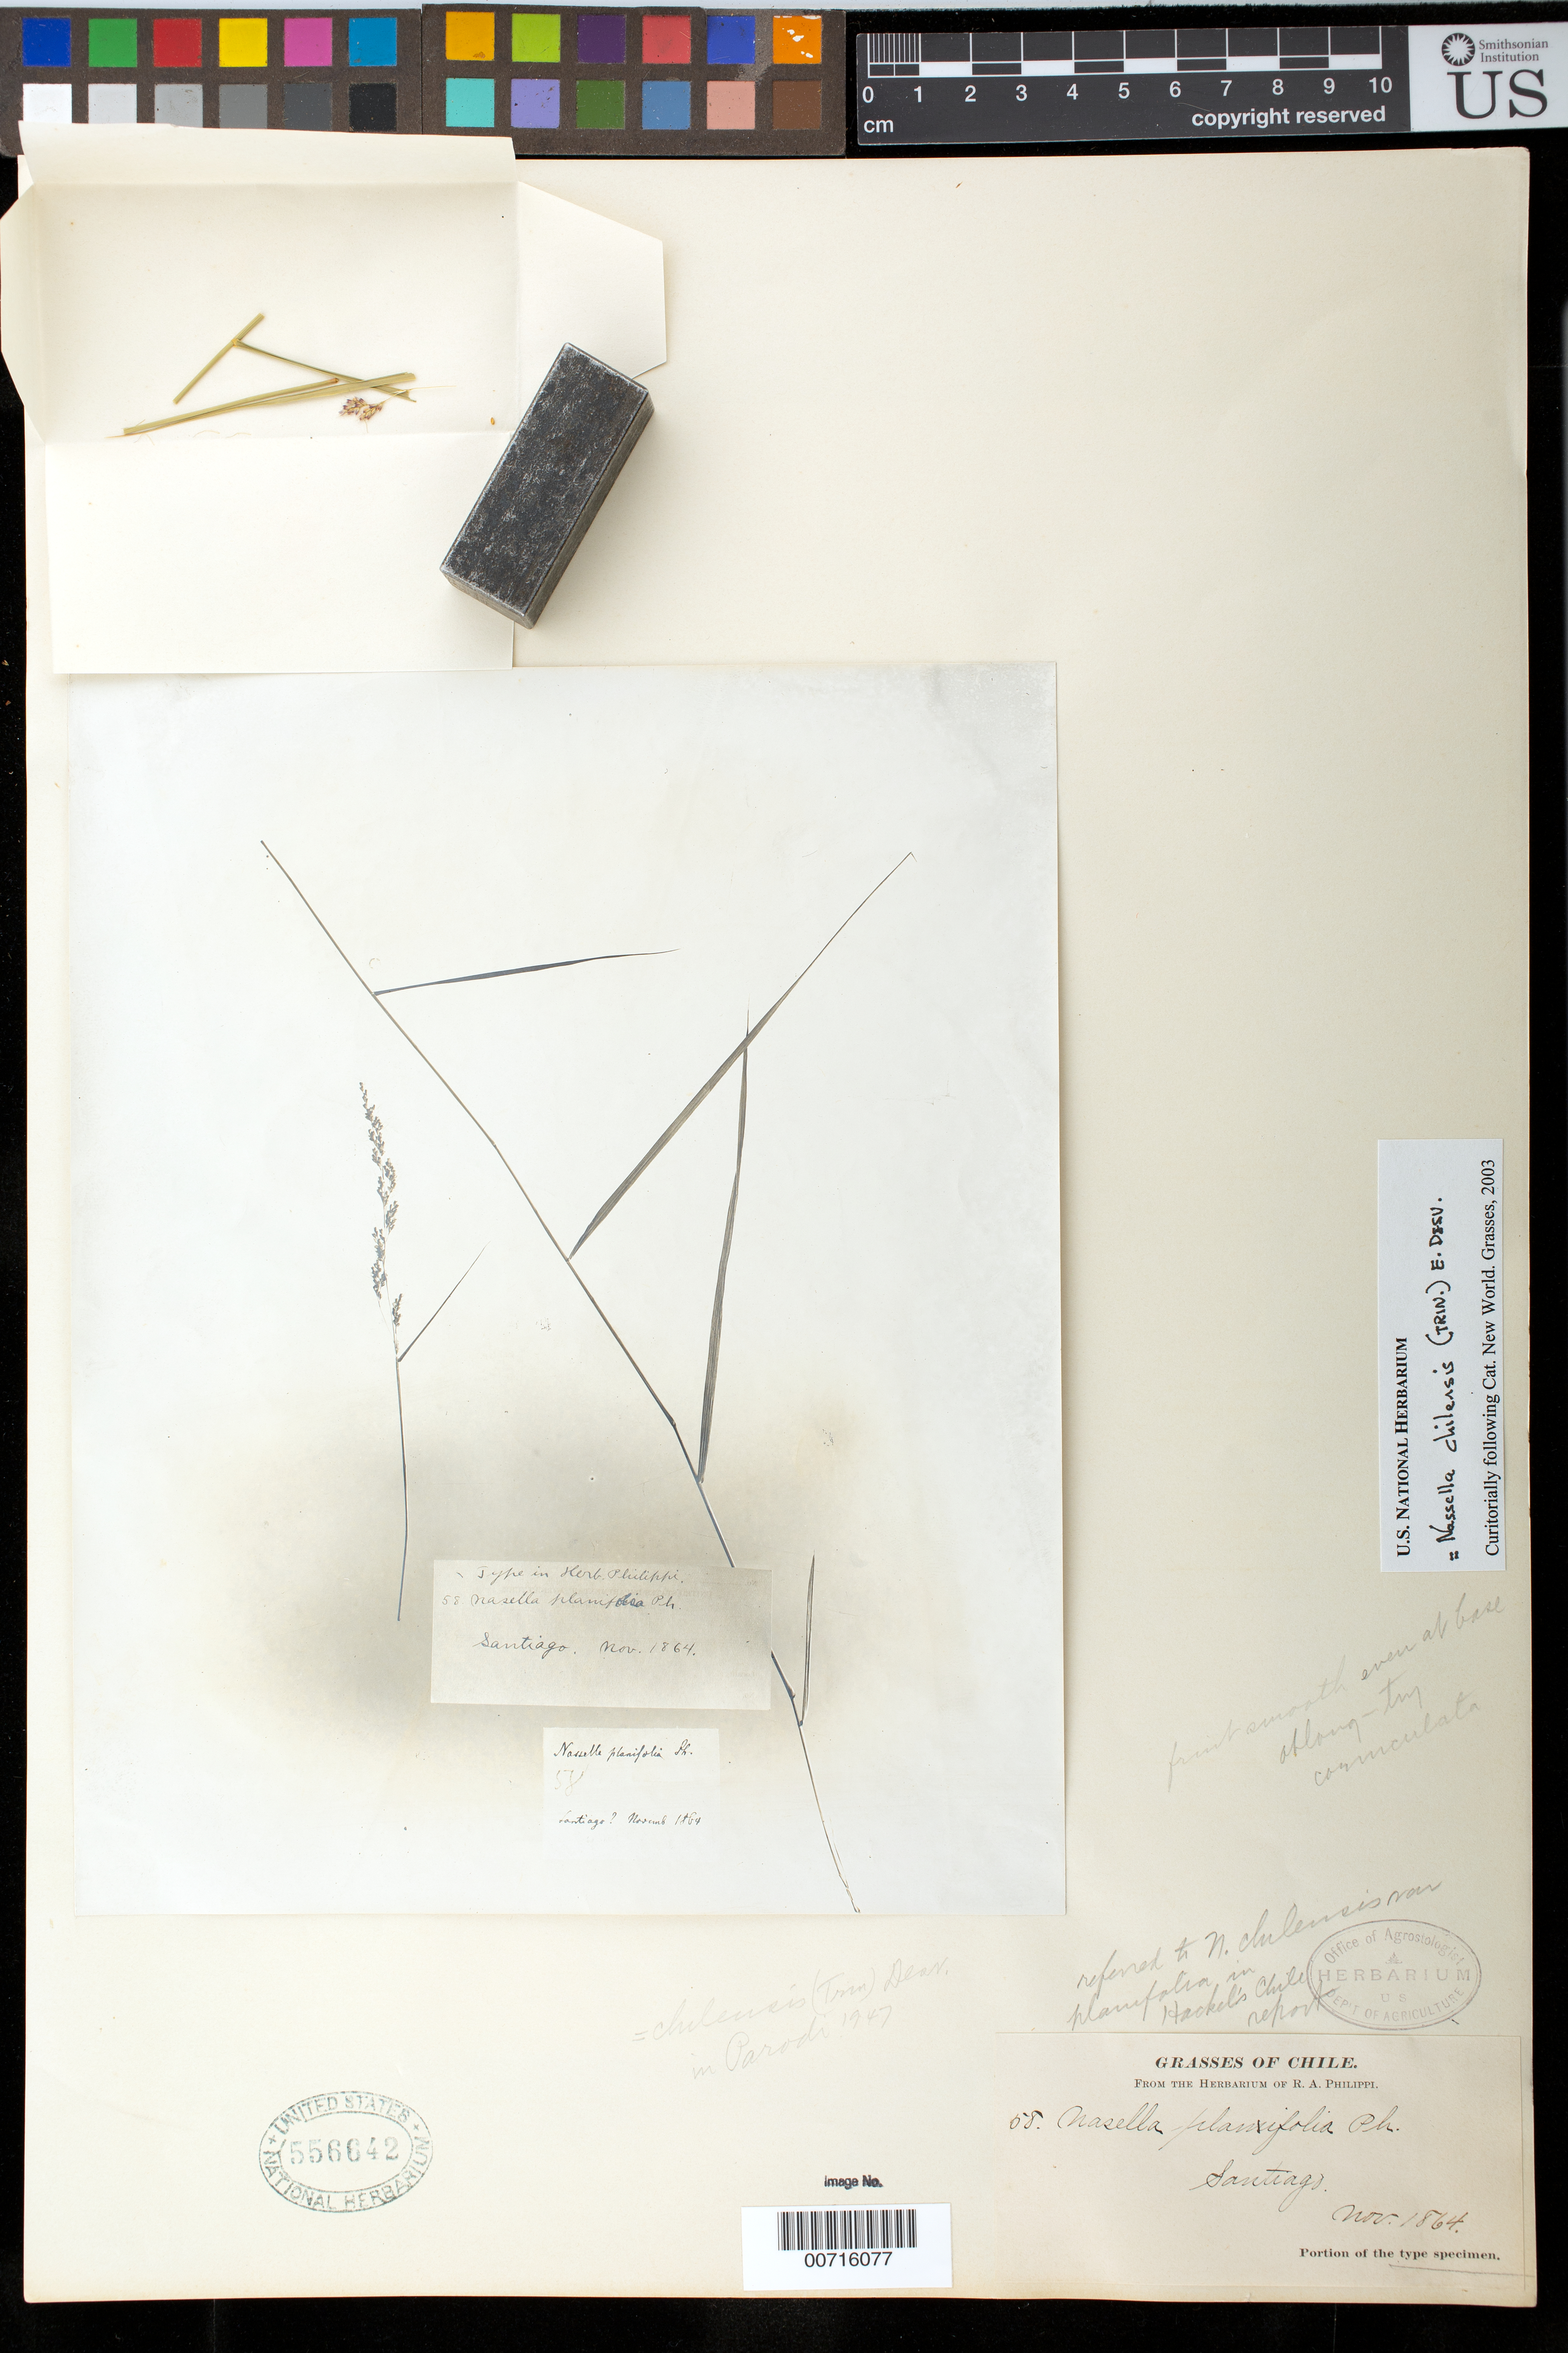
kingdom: Plantae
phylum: Tracheophyta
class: Liliopsida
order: Poales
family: Poaceae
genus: Nassella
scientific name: Nassella planifolia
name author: Phil.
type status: Type Collection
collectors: ex. herb. R.A. Philippi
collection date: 1864-11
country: Chile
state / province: Región Metropolitana (RM)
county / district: Santiago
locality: Santiago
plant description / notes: Photograph and fragmentary material of type specimen ex herb. R.A. Philippi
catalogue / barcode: US 556642